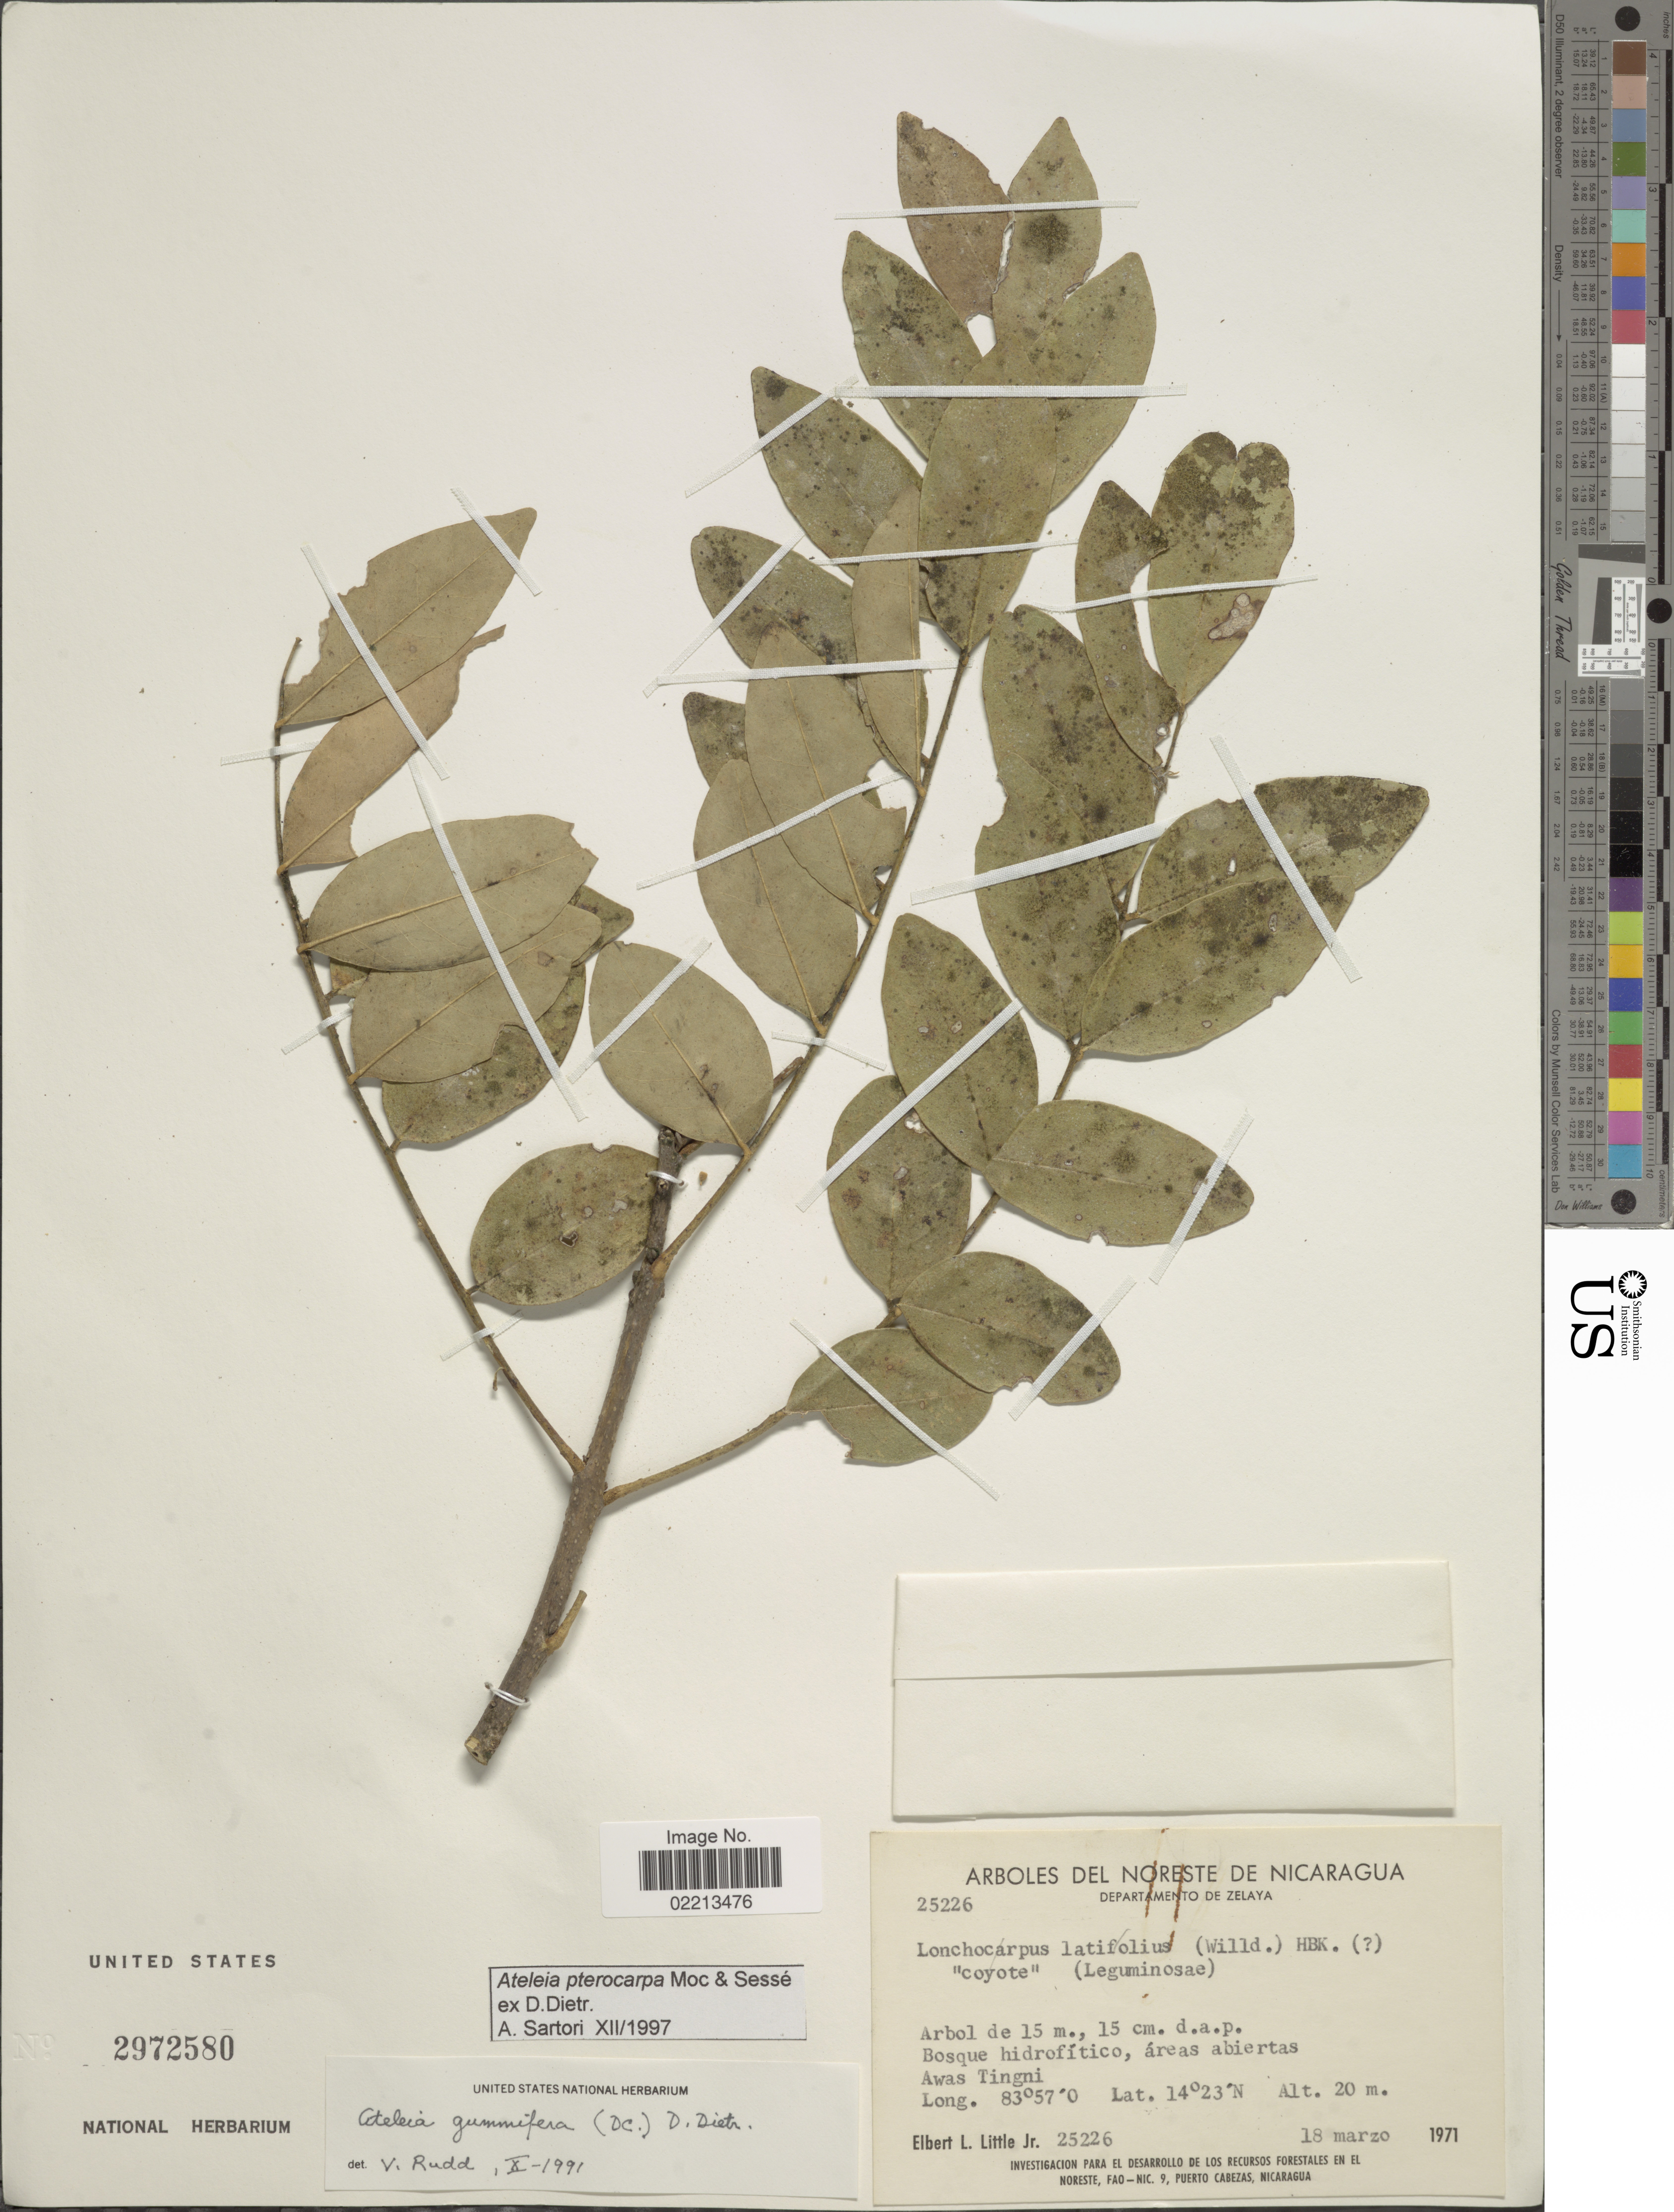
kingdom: Plantae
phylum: Tracheophyta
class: Magnoliopsida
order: Fabales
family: Fabaceae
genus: Ateleia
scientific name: Ateleia pterocarpa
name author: Moc. & Sessé ex D. Dietr.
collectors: E. L. Little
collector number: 25226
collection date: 1971-03-18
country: Nicaragua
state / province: Atlantico Norte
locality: Bosque hidrofitico, areas abiertas Awas Tingni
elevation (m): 20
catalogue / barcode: US 2972580